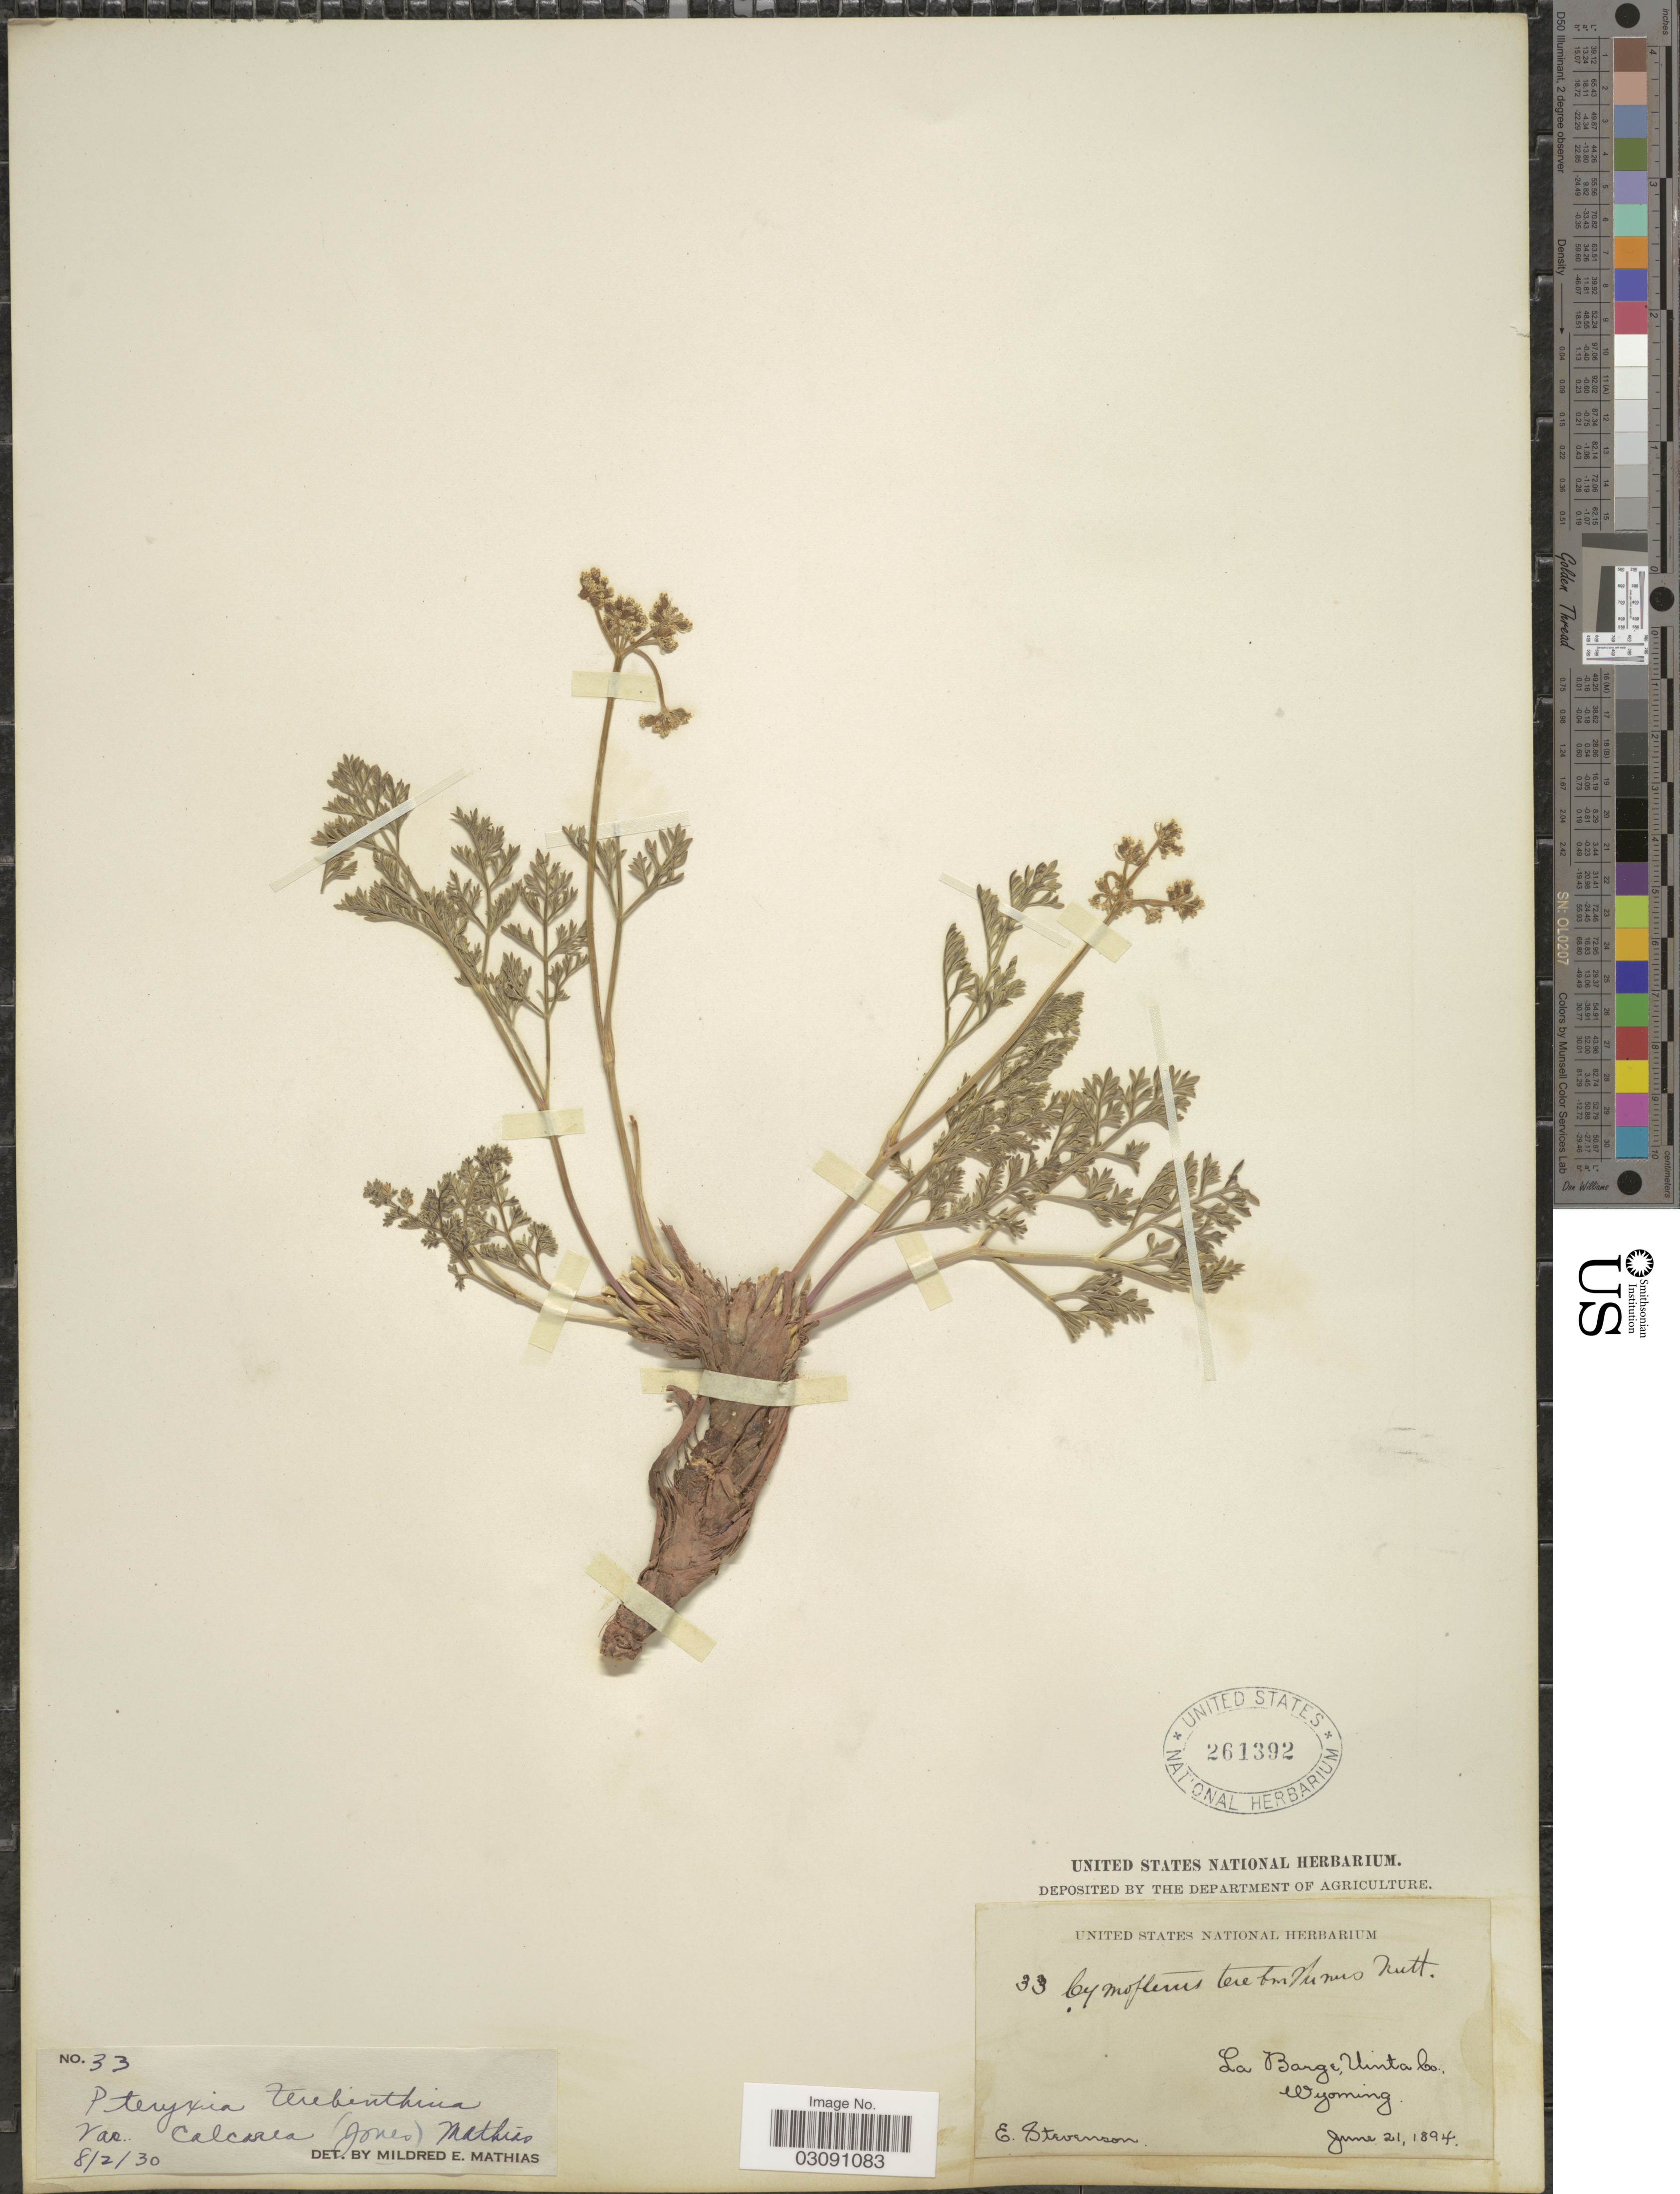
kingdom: Plantae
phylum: Tracheophyta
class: Magnoliopsida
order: Apiales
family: Apiaceae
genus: Pteryxia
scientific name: Pteryxia terebinthina var. calcarea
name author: (M.E. Jones) Mathias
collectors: E. Stevenson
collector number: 33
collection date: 1894-06-21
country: United States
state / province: Wyoming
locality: La Barge, Uinta Co.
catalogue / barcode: US 261392